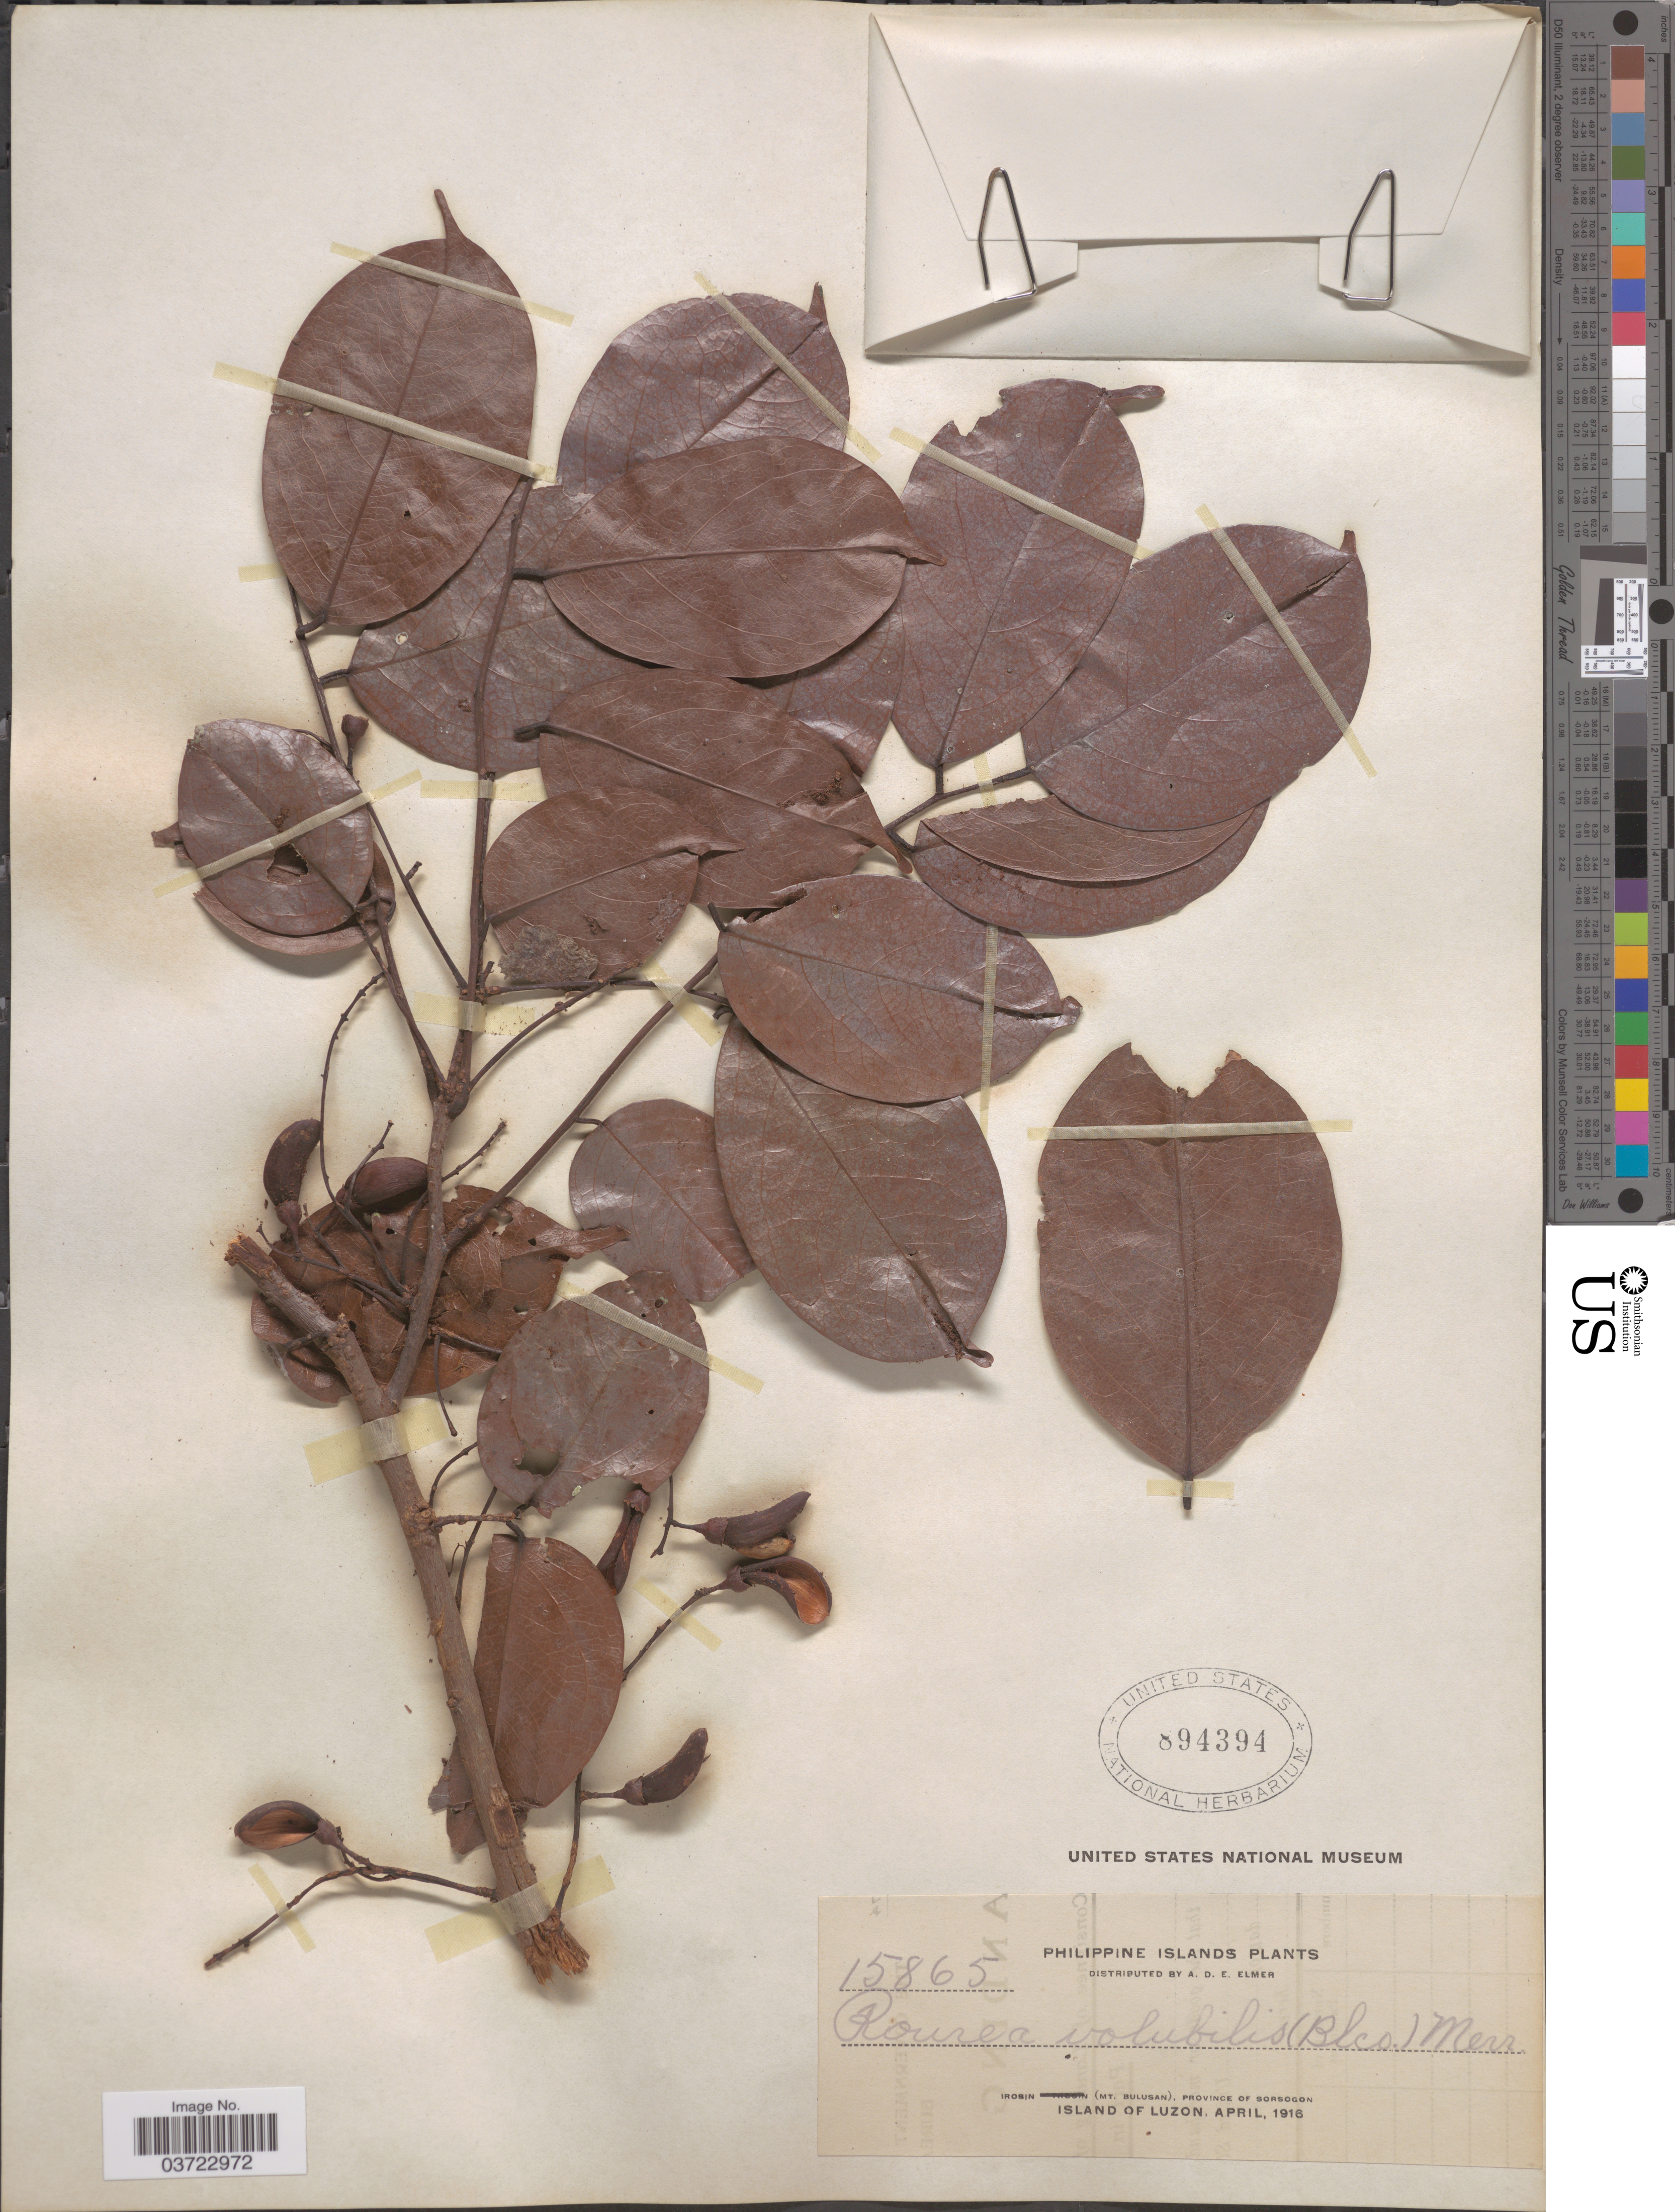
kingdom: Plantae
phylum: Tracheophyta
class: Magnoliopsida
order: Oxalidales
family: Connaraceae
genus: Rourea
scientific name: Rourea volubilis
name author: Merr.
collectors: A. D. E. Elmer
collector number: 15865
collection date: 1916-04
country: Philippines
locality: Philippine Islands. Irosin (Mt. Bulusan), Province of Sorsogon. Island of Luzon.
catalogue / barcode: US 894394